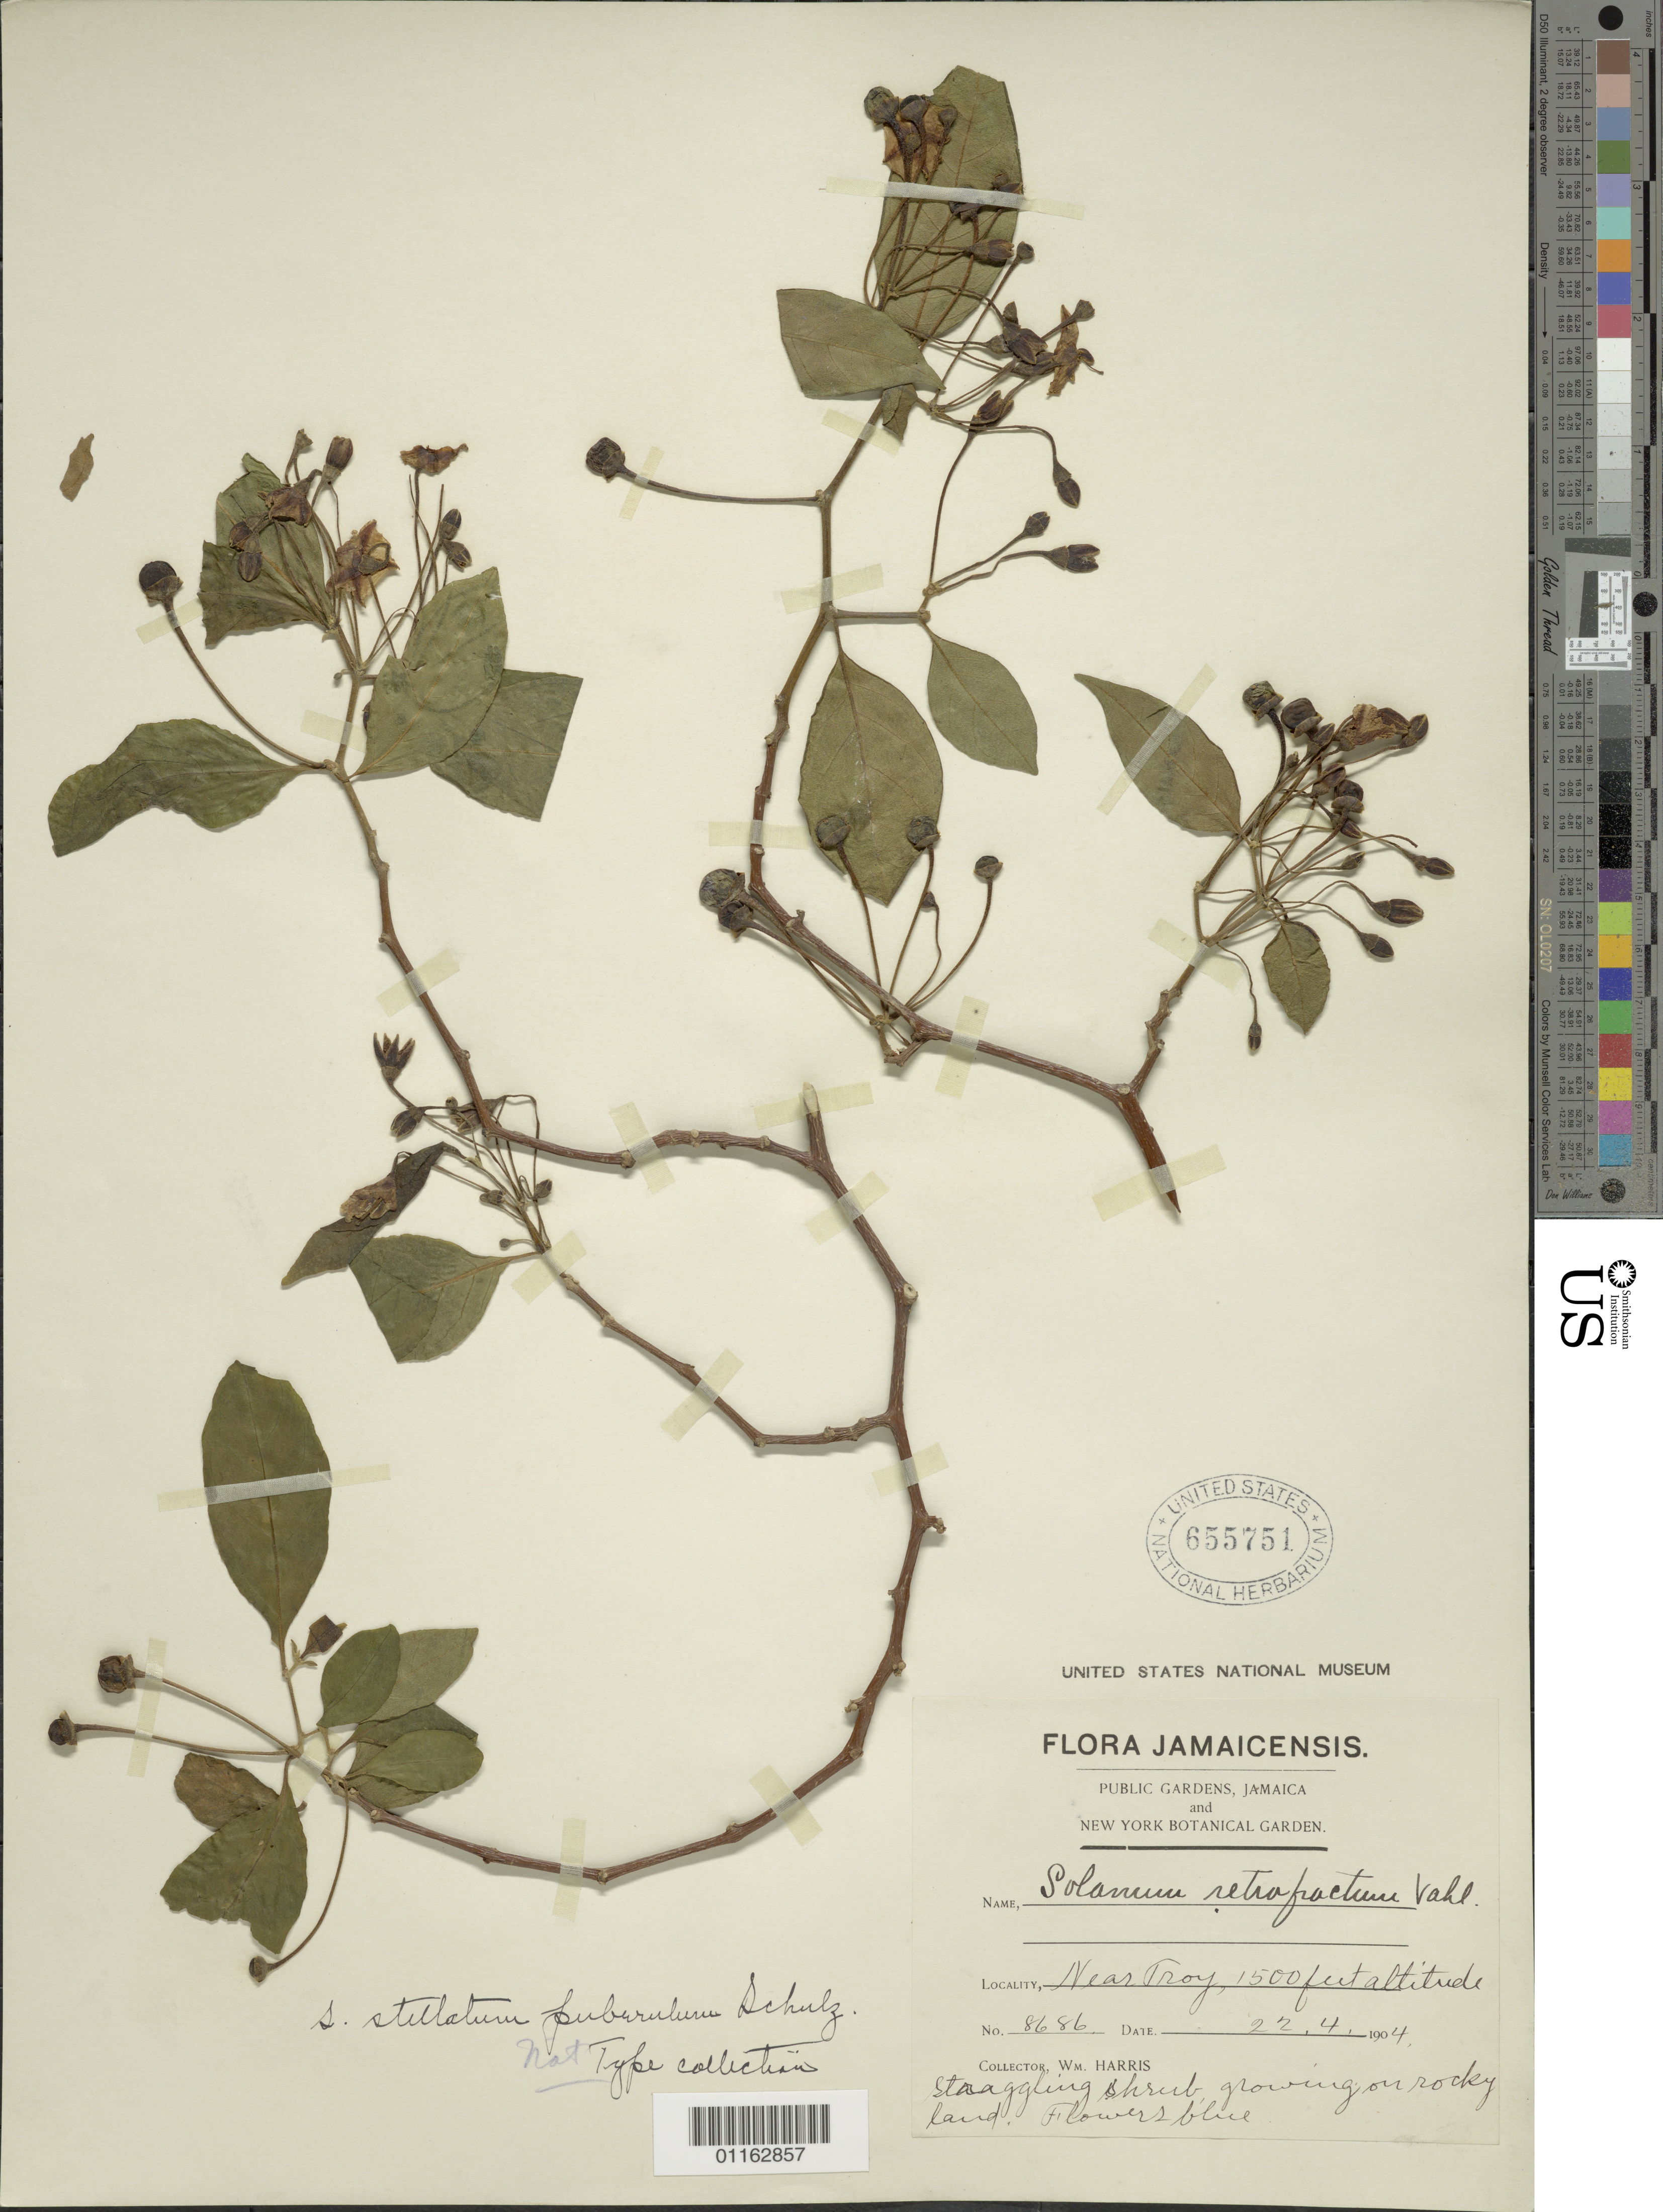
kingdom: Plantae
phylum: Tracheophyta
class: Magnoliopsida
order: Solanales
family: Solanaceae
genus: Solanum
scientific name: Solanum stellatum var. puberulum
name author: O.E. Schulz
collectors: W. Harris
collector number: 8686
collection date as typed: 22 Apr 1904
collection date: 1904-04-22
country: Jamaica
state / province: Trelawny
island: Jamaica I.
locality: Near Troy; growing on rocky land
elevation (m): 457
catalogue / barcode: US 655751